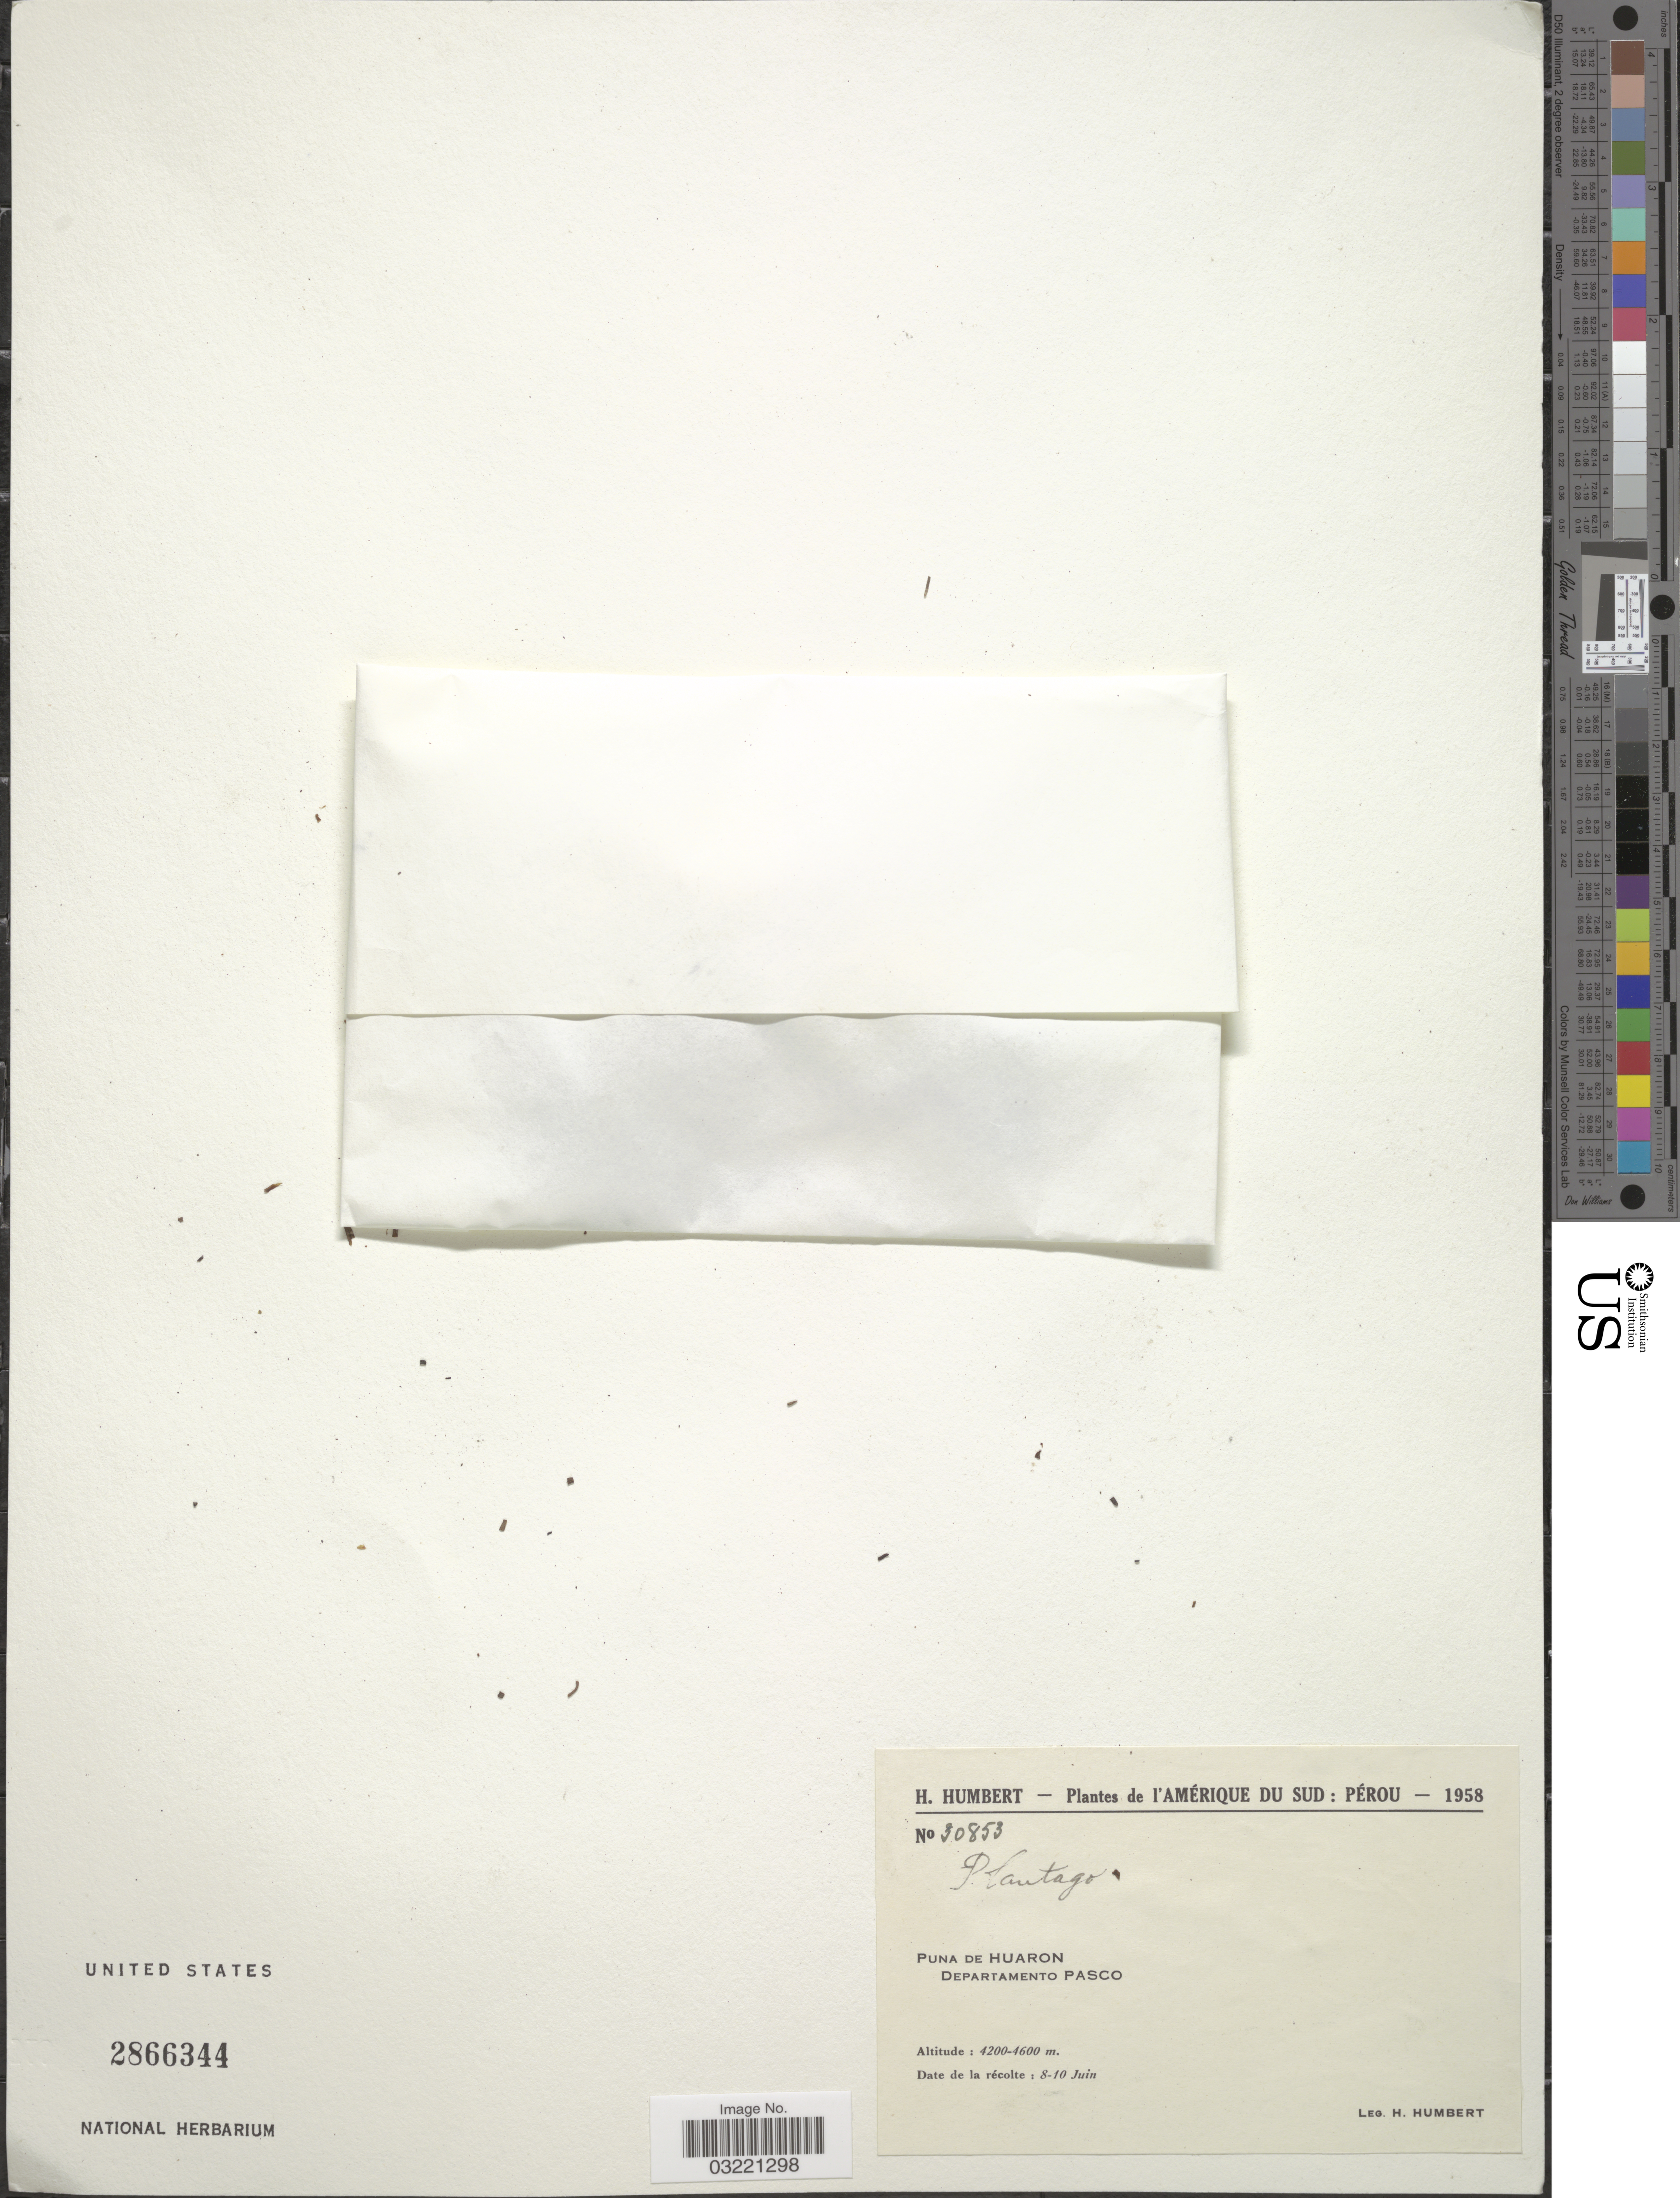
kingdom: Plantae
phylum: Tracheophyta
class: Magnoliopsida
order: Lamiales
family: Plantaginaceae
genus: Plantago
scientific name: Plantago sp.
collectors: H. Humbert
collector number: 30853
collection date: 1958-06-08/1958-06-10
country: Peru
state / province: Pasco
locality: Puna de Huaron, Departamento Pasco.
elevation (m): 4200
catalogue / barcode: US 2866344